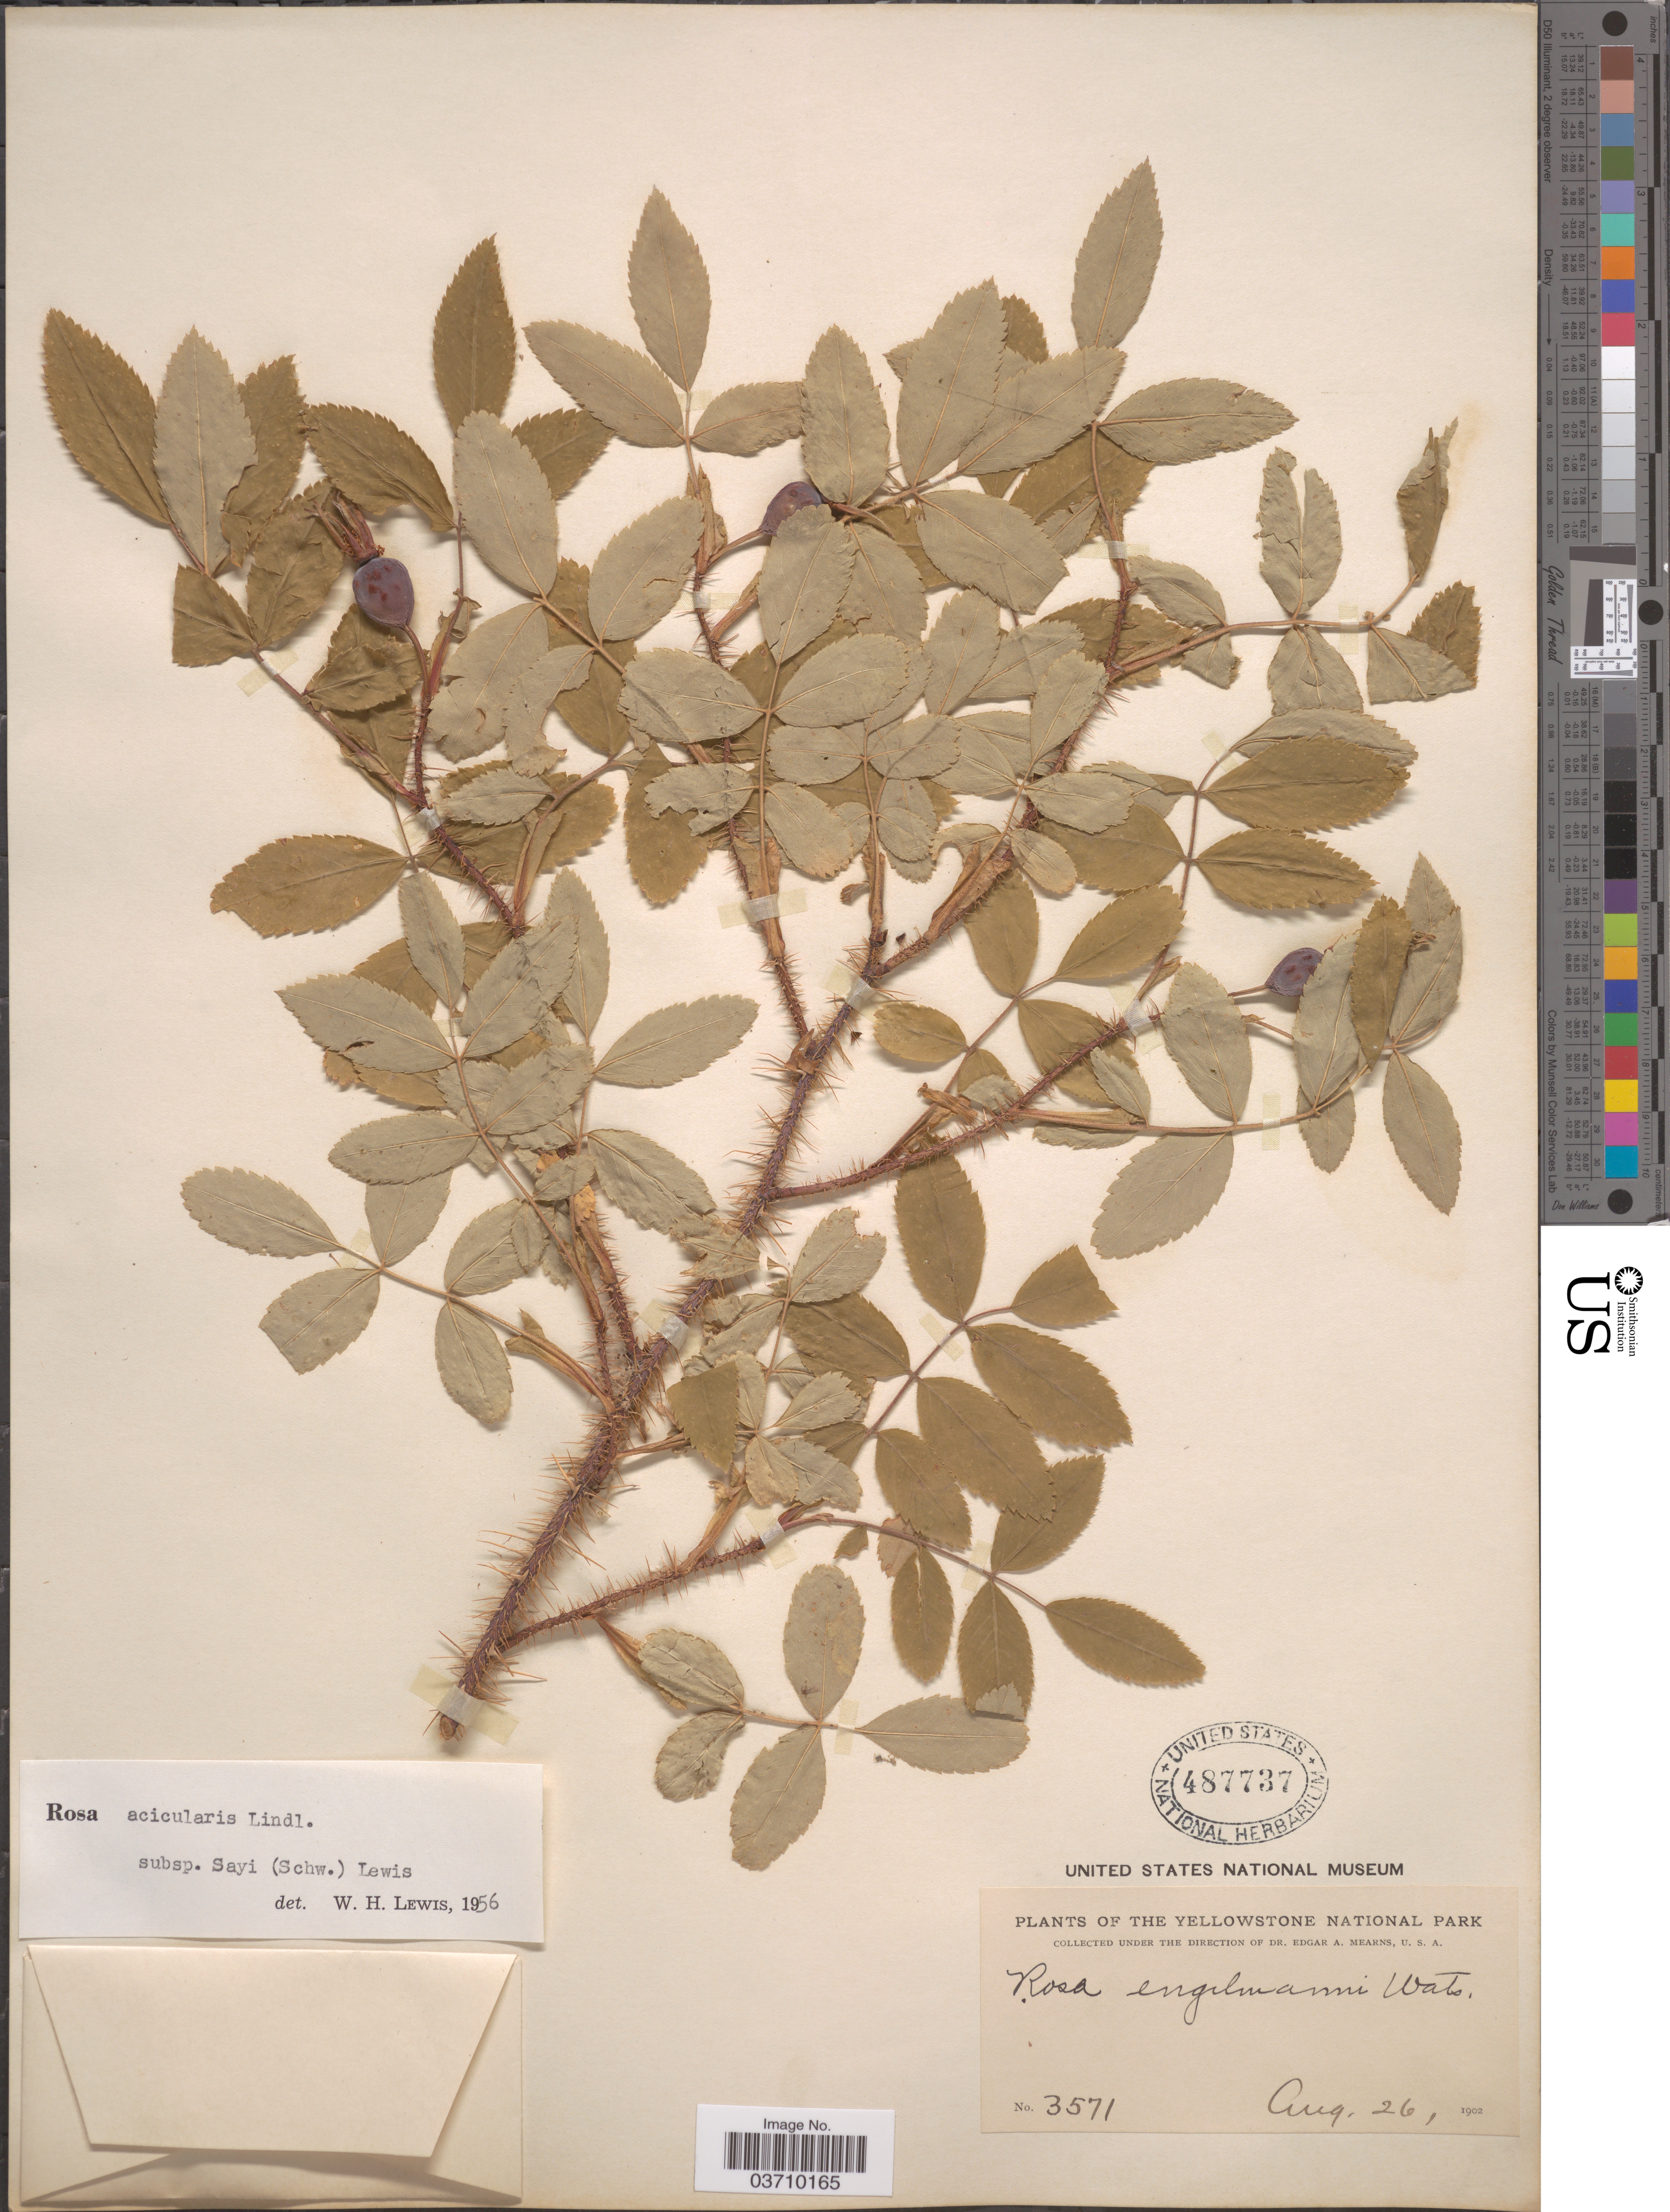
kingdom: Plantae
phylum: Tracheophyta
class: Magnoliopsida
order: Rosales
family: Rosaceae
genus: Rosa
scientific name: Rosa acicularis var. sayi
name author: (Schwein.) Rehder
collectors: E. A. Mearns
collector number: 3571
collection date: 1902-08-26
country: United States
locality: The Yellowstone National Park.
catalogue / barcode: US 487737